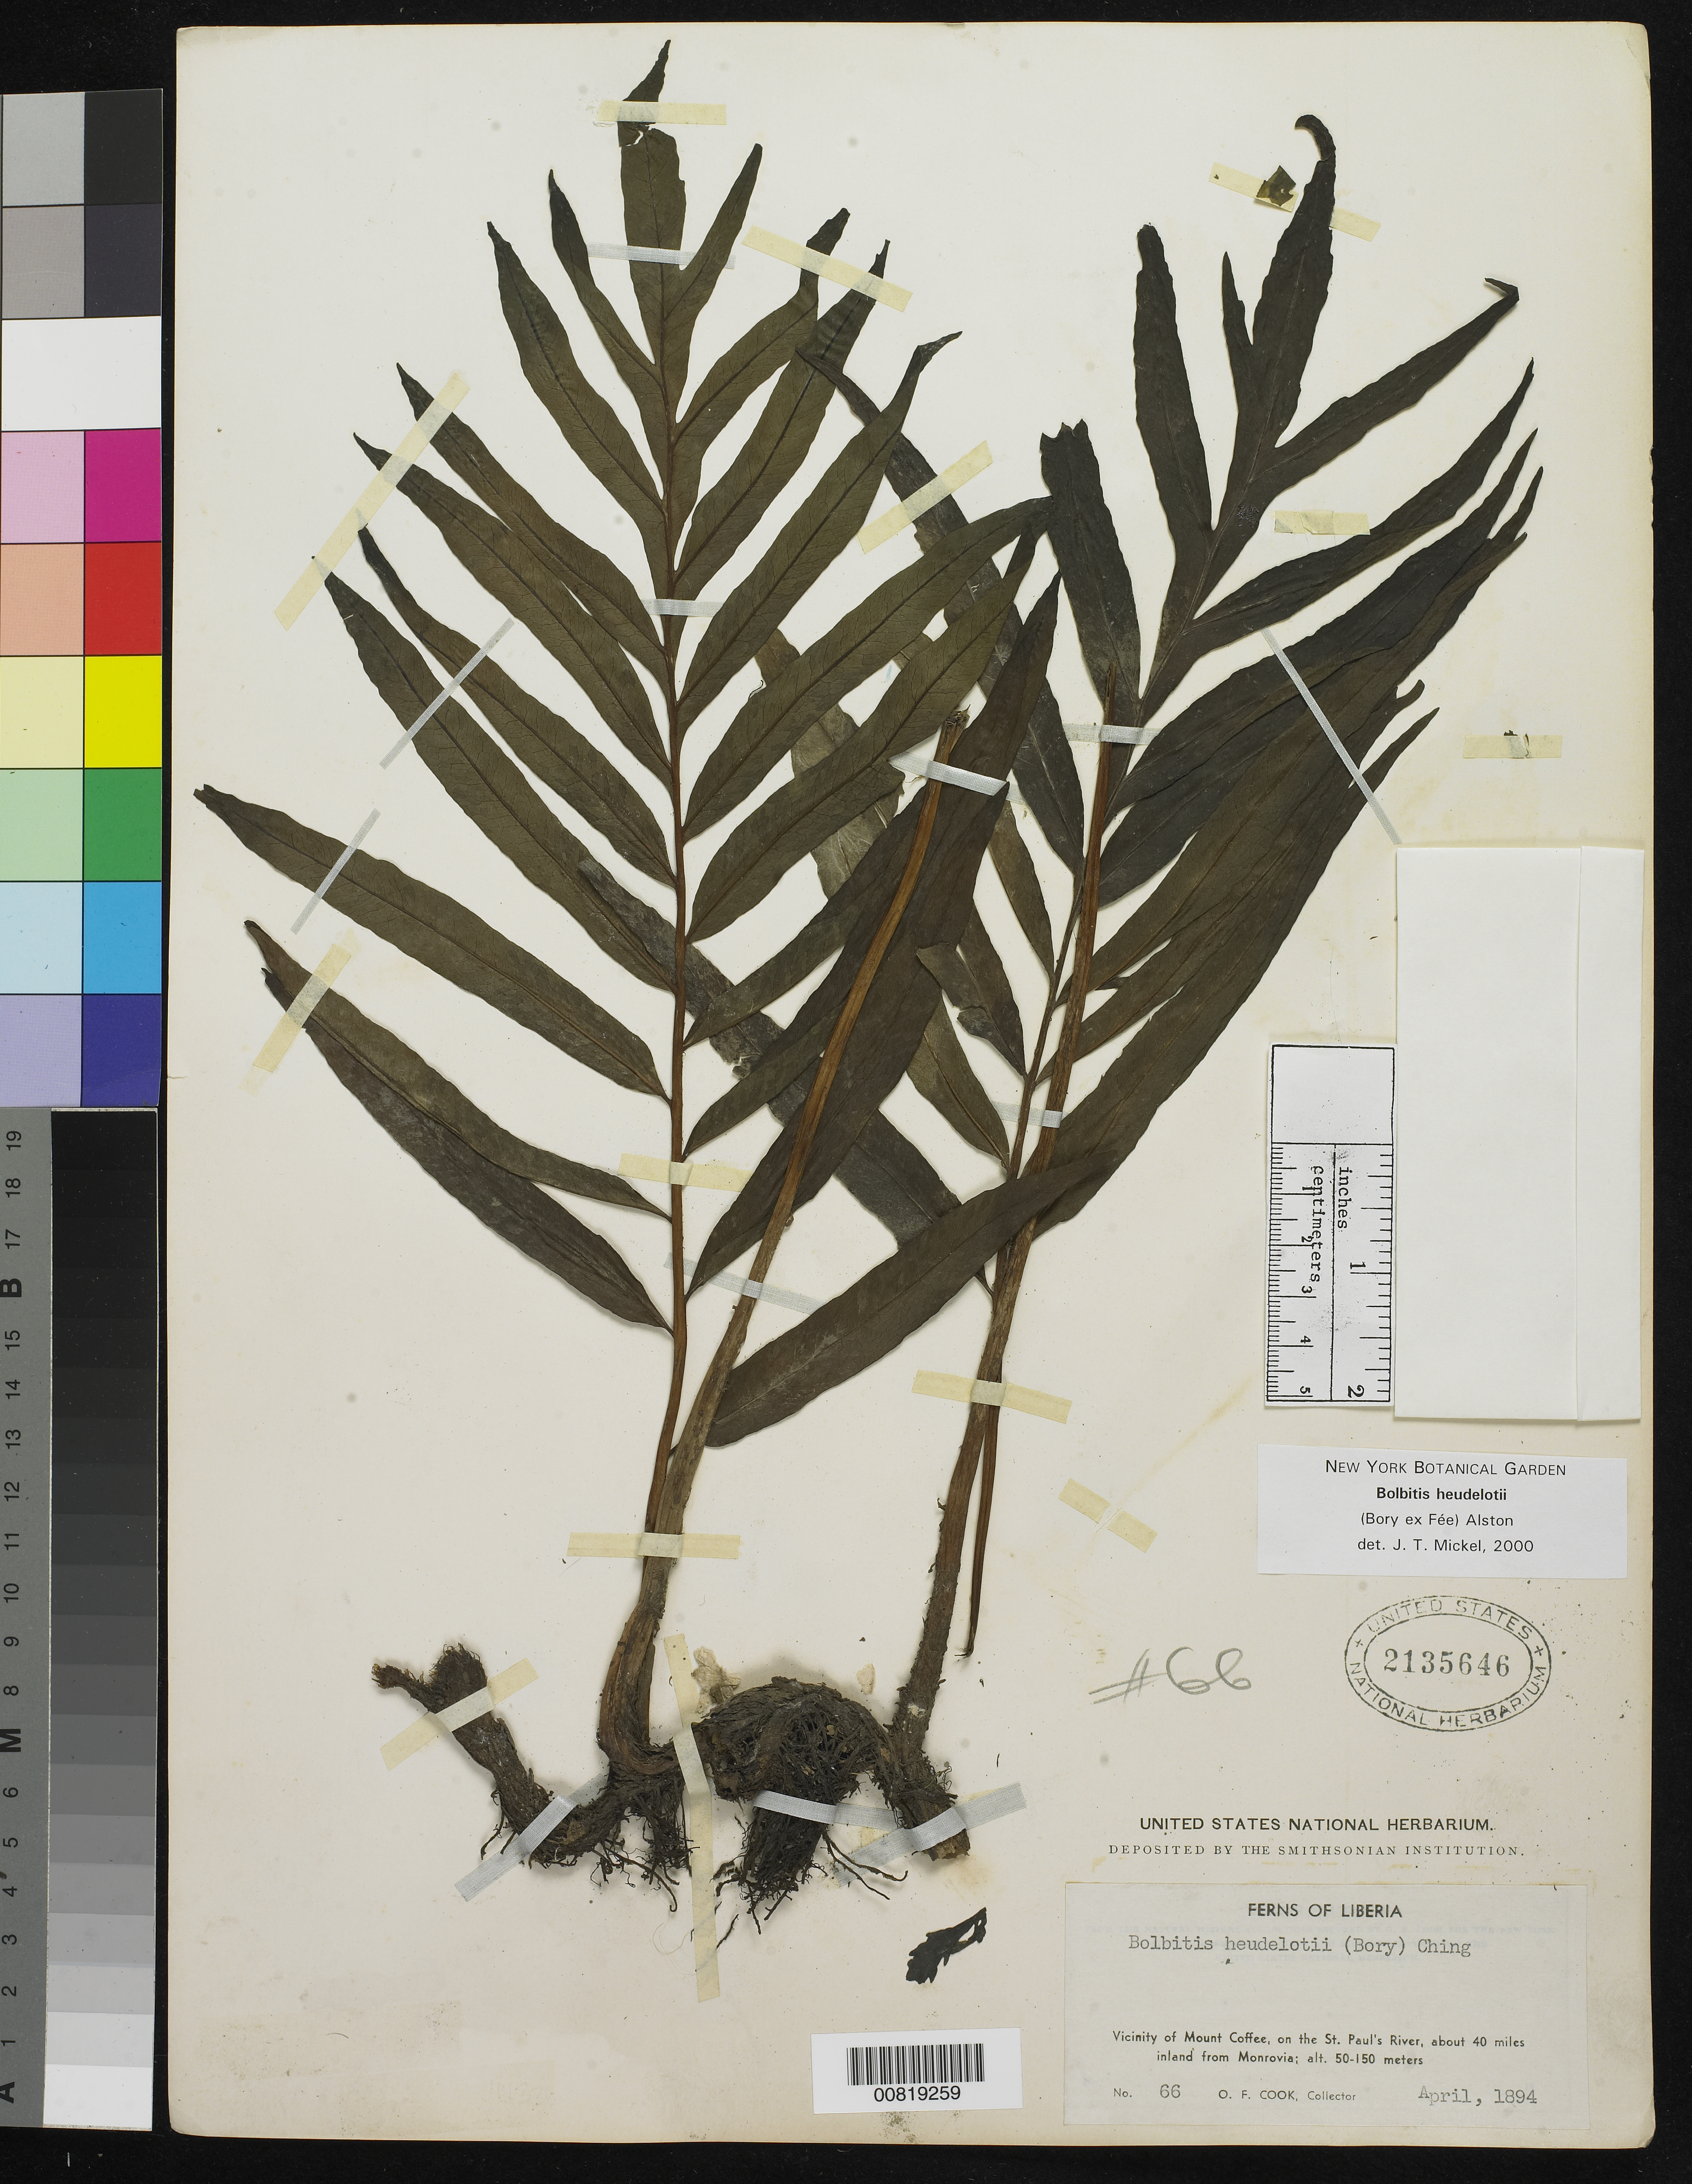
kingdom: Plantae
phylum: Tracheophyta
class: Polypodiopsida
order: Polypodiales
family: Dryopteridaceae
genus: Bolbitis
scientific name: Bolbitis heudelotii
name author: (Bory ex Fée) Alston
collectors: O. F. Cook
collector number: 66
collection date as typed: Apr 1894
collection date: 1894-04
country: Liberia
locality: Vicinity of Mt. Coffee, on the St. Paul's River, about 40 miles inland from Monrovia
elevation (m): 50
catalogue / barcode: US 2135646